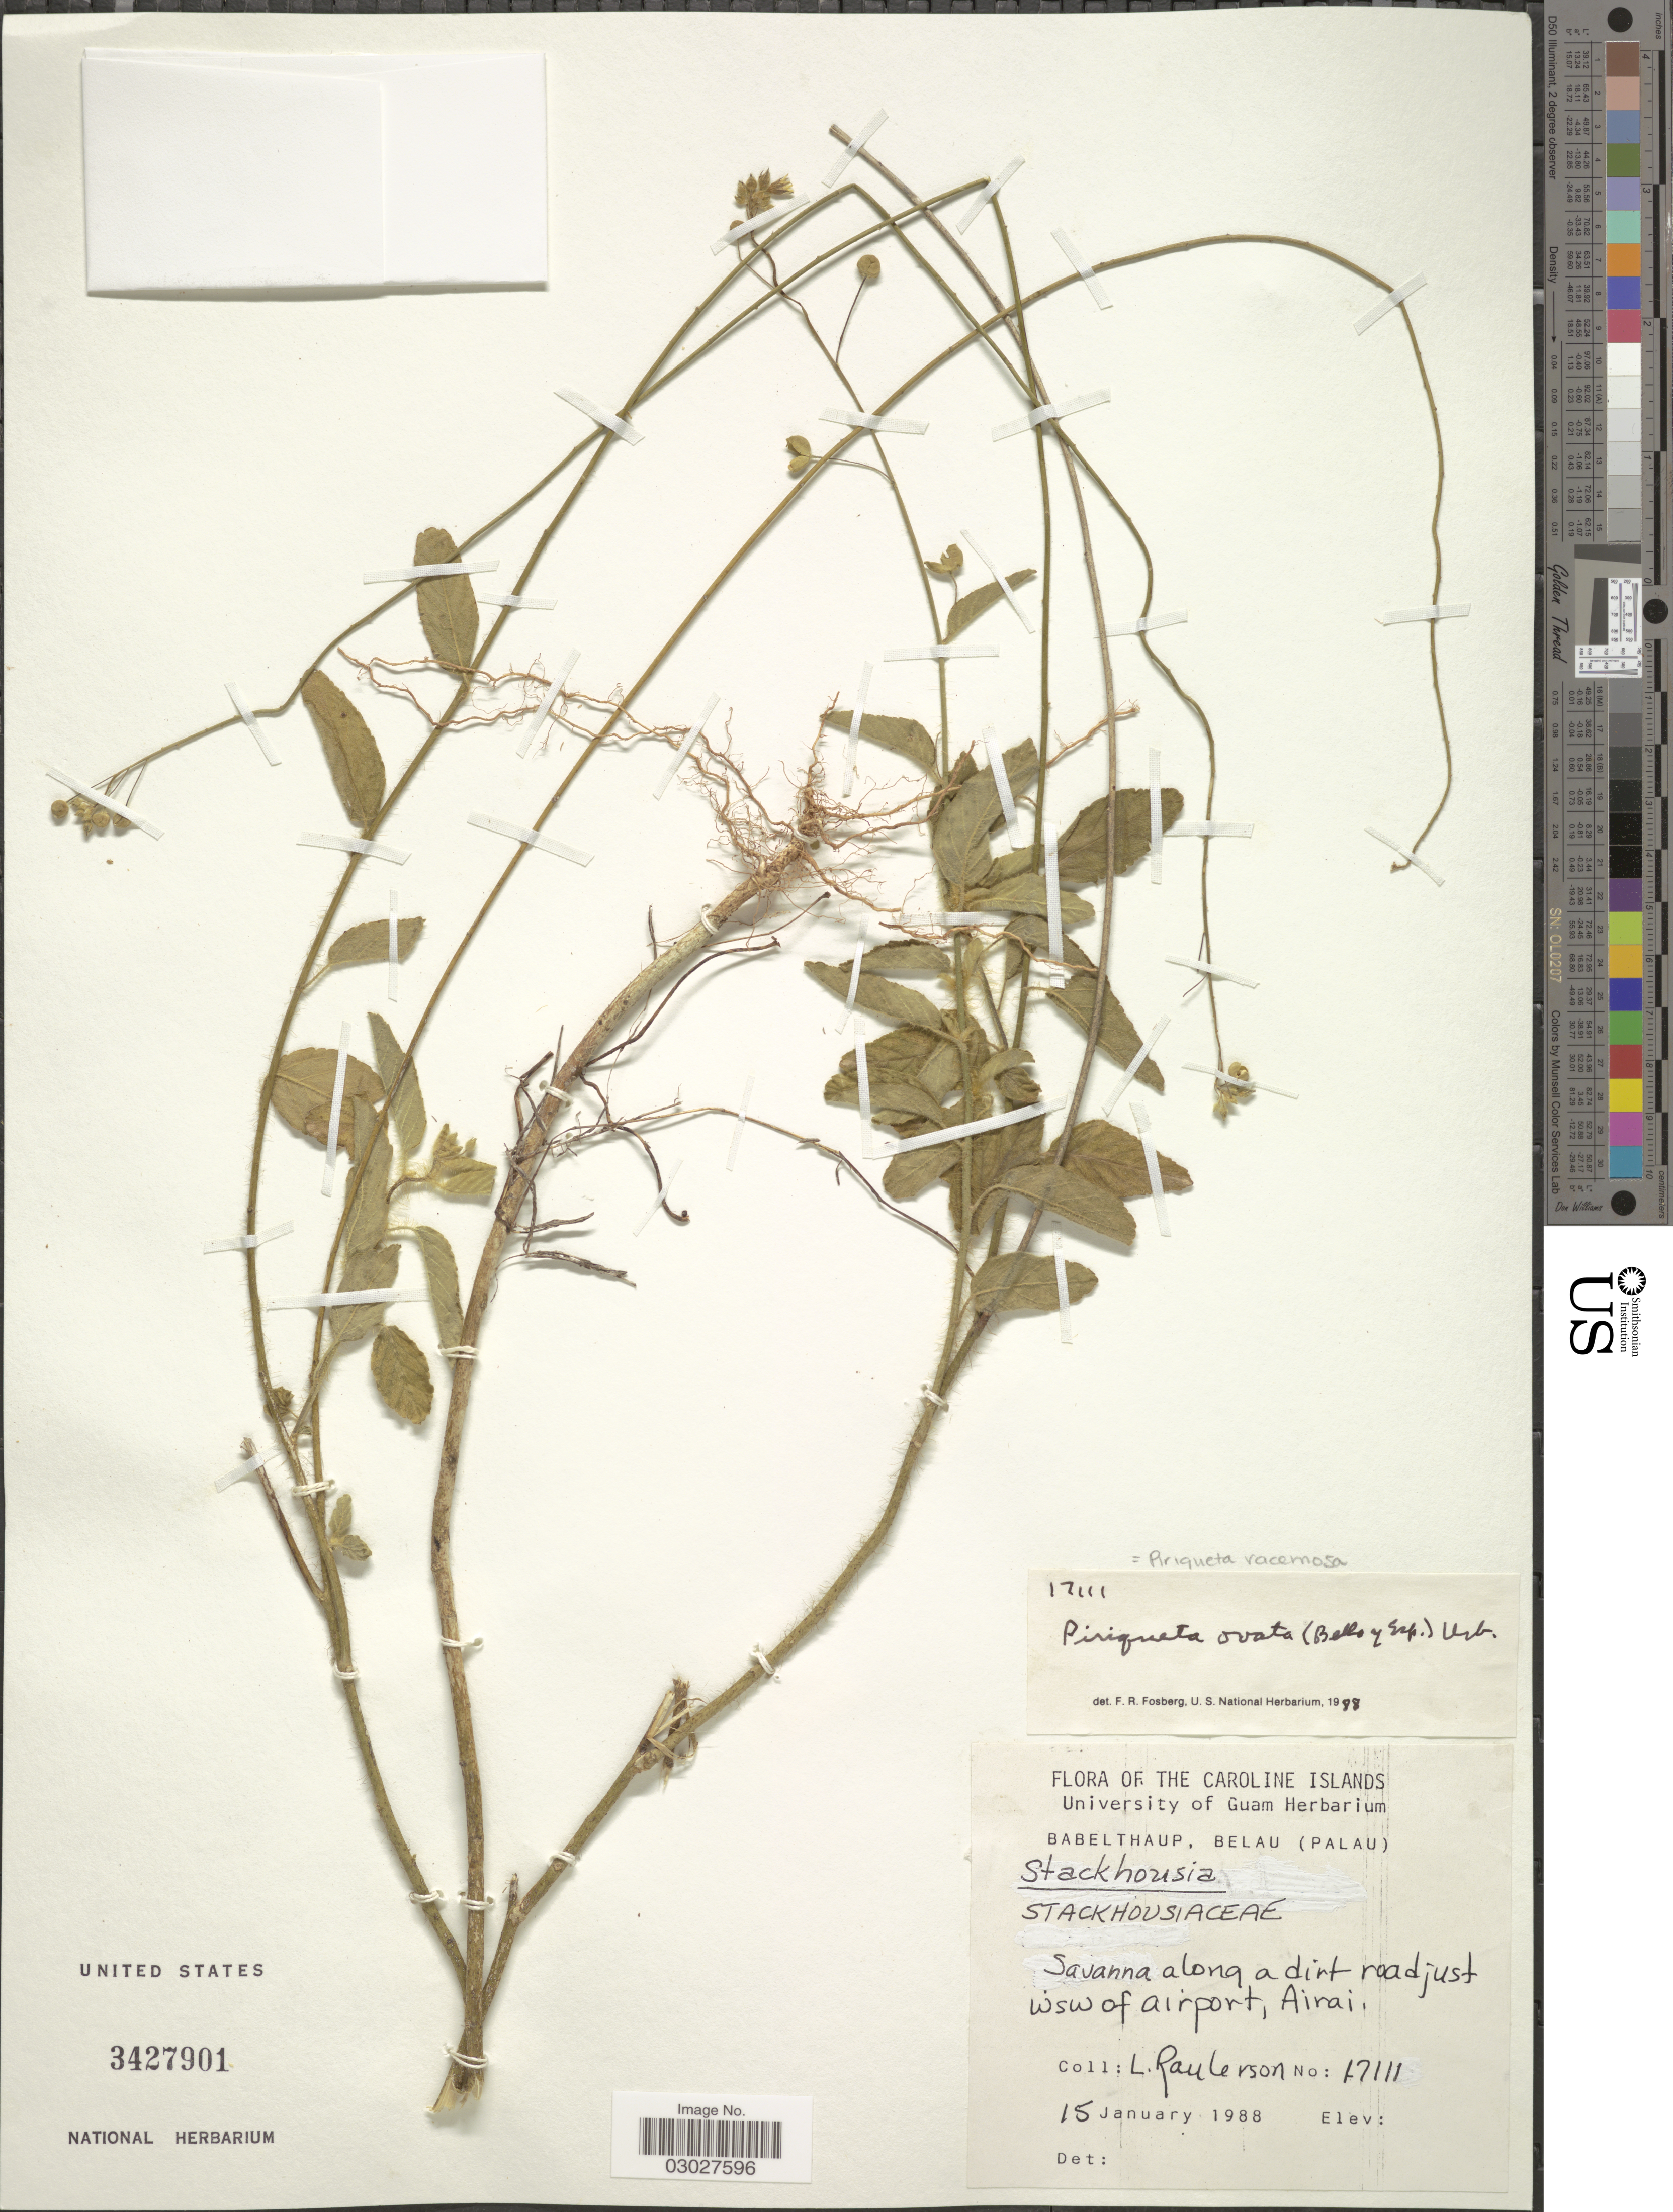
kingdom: Plantae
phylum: Tracheophyta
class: Magnoliopsida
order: Malpighiales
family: Turneraceae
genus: Piriqueta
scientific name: Piriqueta sp.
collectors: L. Raulerson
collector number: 17111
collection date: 1988-01-15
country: Palau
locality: Caroline Islands. Babelthaup, Belau (Palau). Along a dirt road just wsw of airport, Airai.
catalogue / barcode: US 3427901